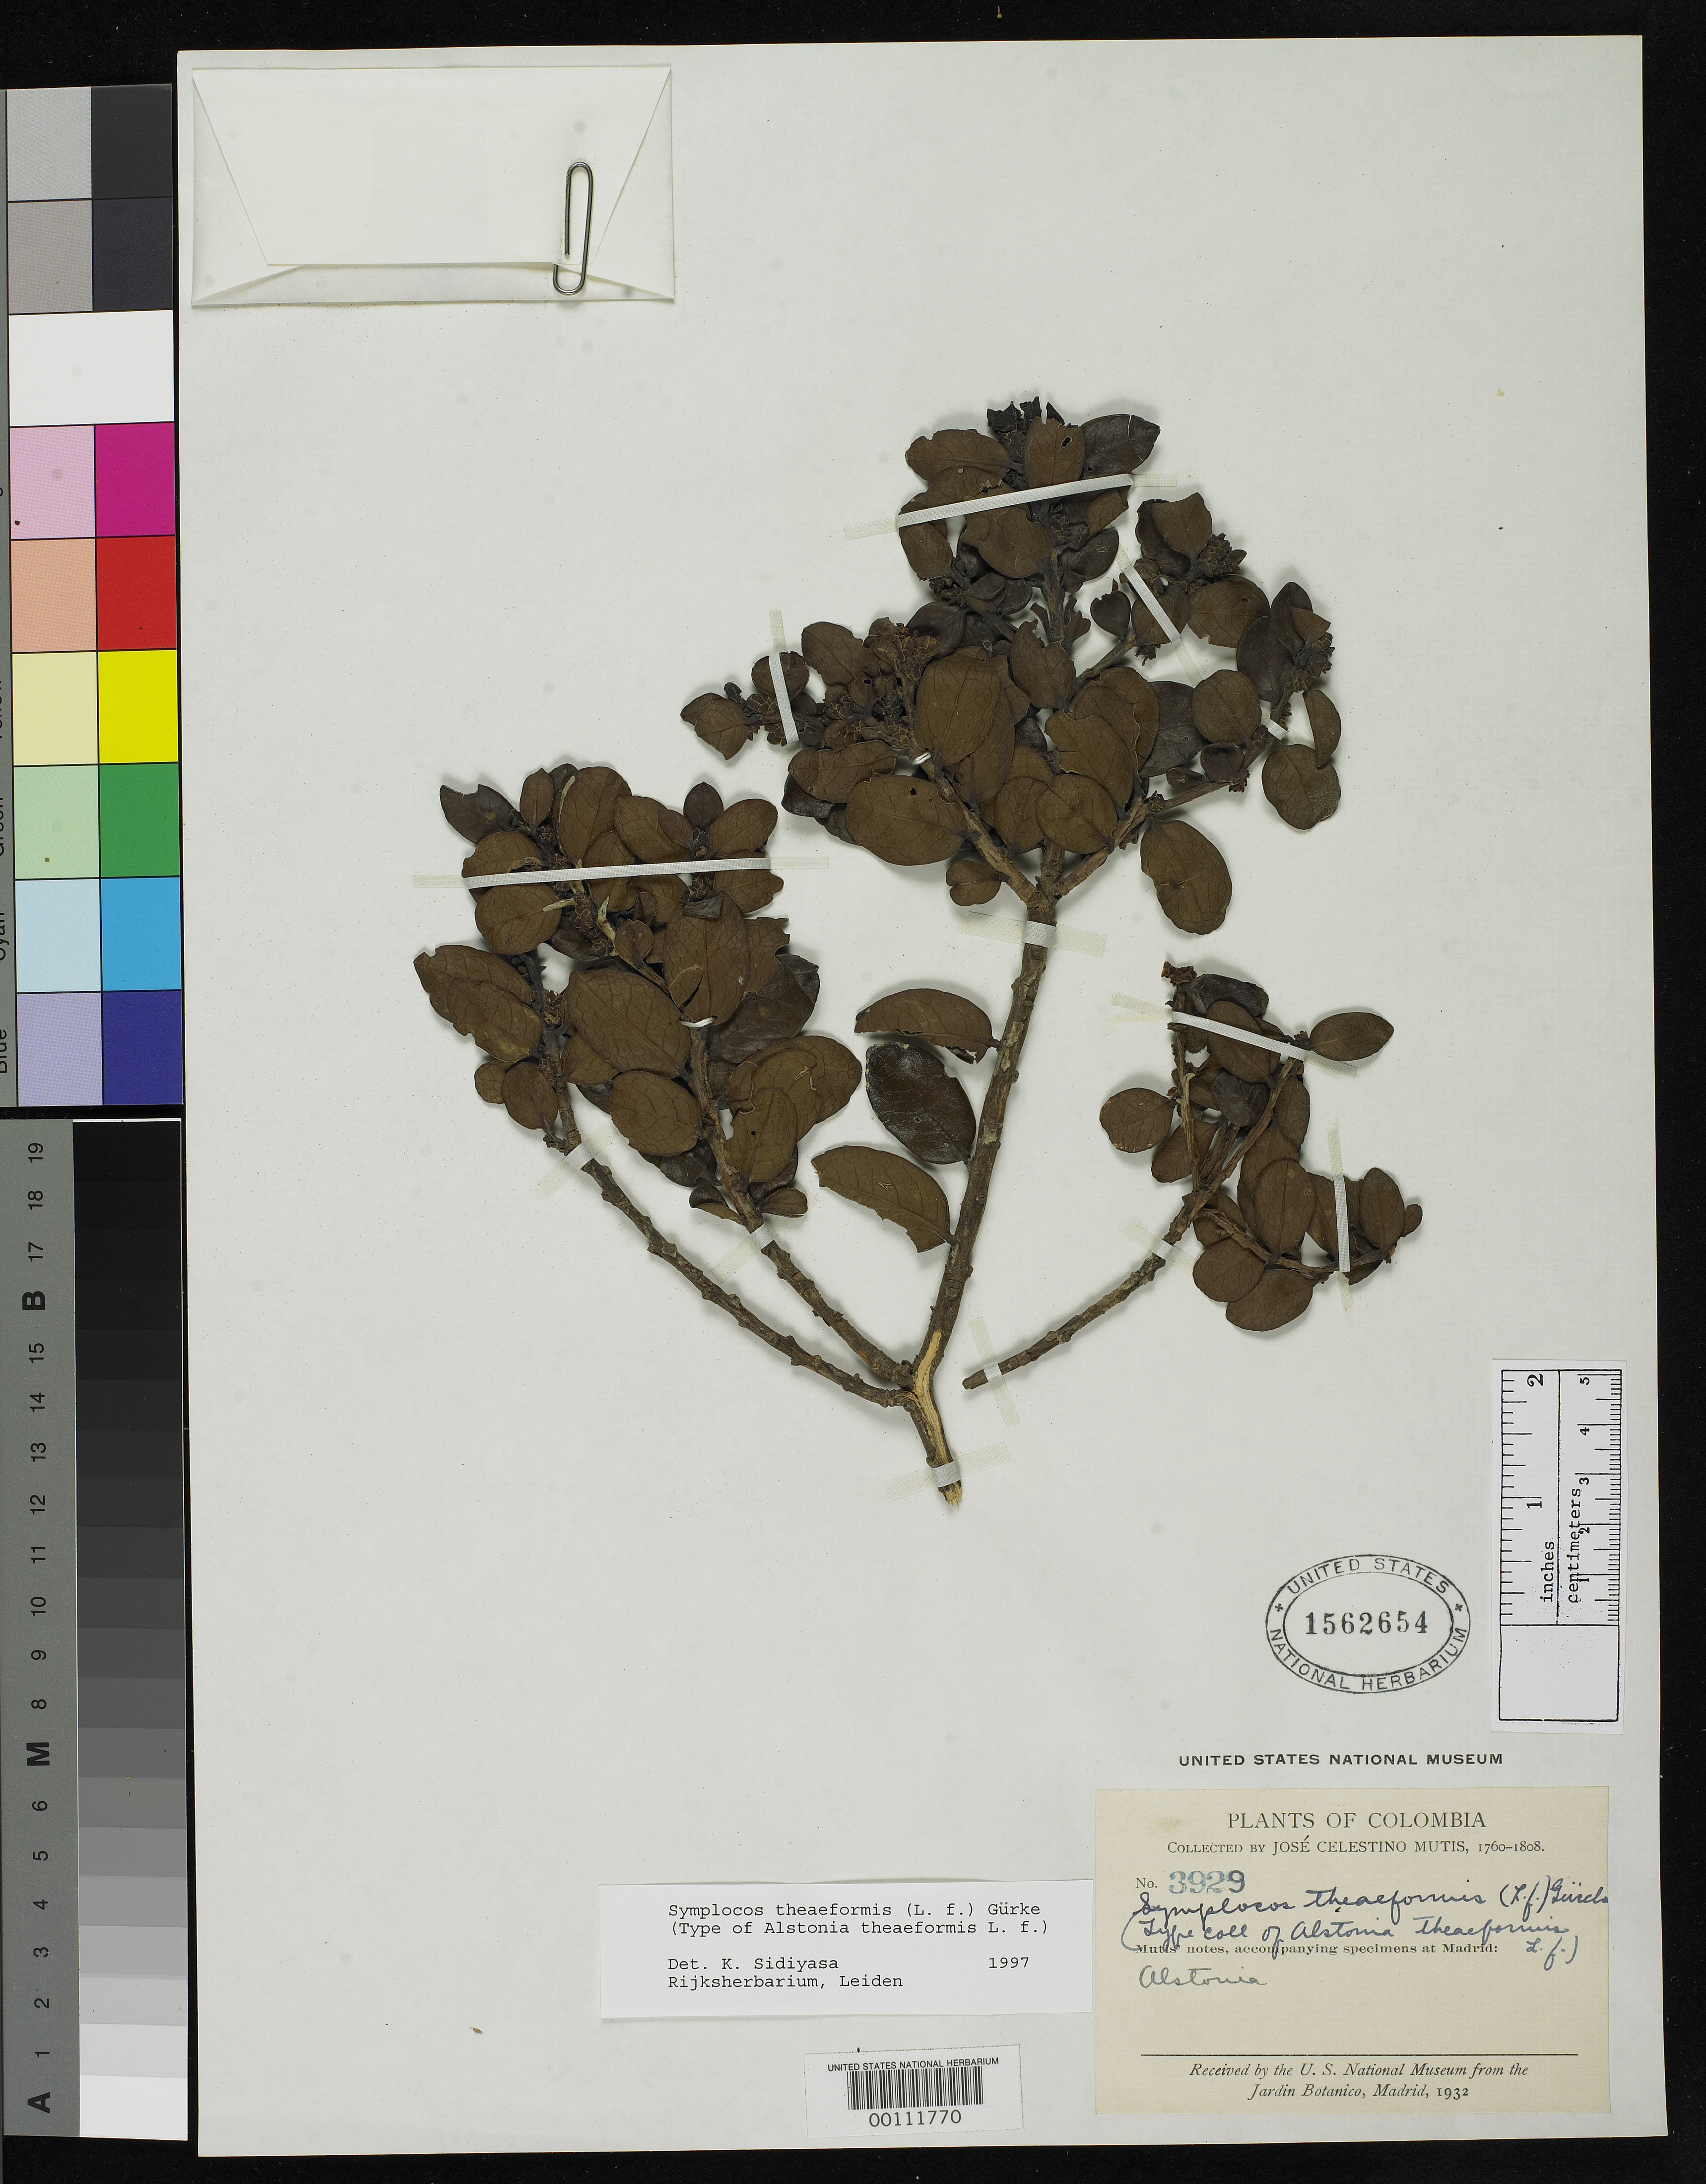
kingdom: Plantae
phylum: Tracheophyta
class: Magnoliopsida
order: Gentianales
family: Apocynaceae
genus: Alstonia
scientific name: Alstonia theaeformis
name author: L. f.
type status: Type Collection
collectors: J. C. B. Mutis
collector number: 3929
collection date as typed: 1760 to -- --- 1808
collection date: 1760/1808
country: Colombia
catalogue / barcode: US 1562654